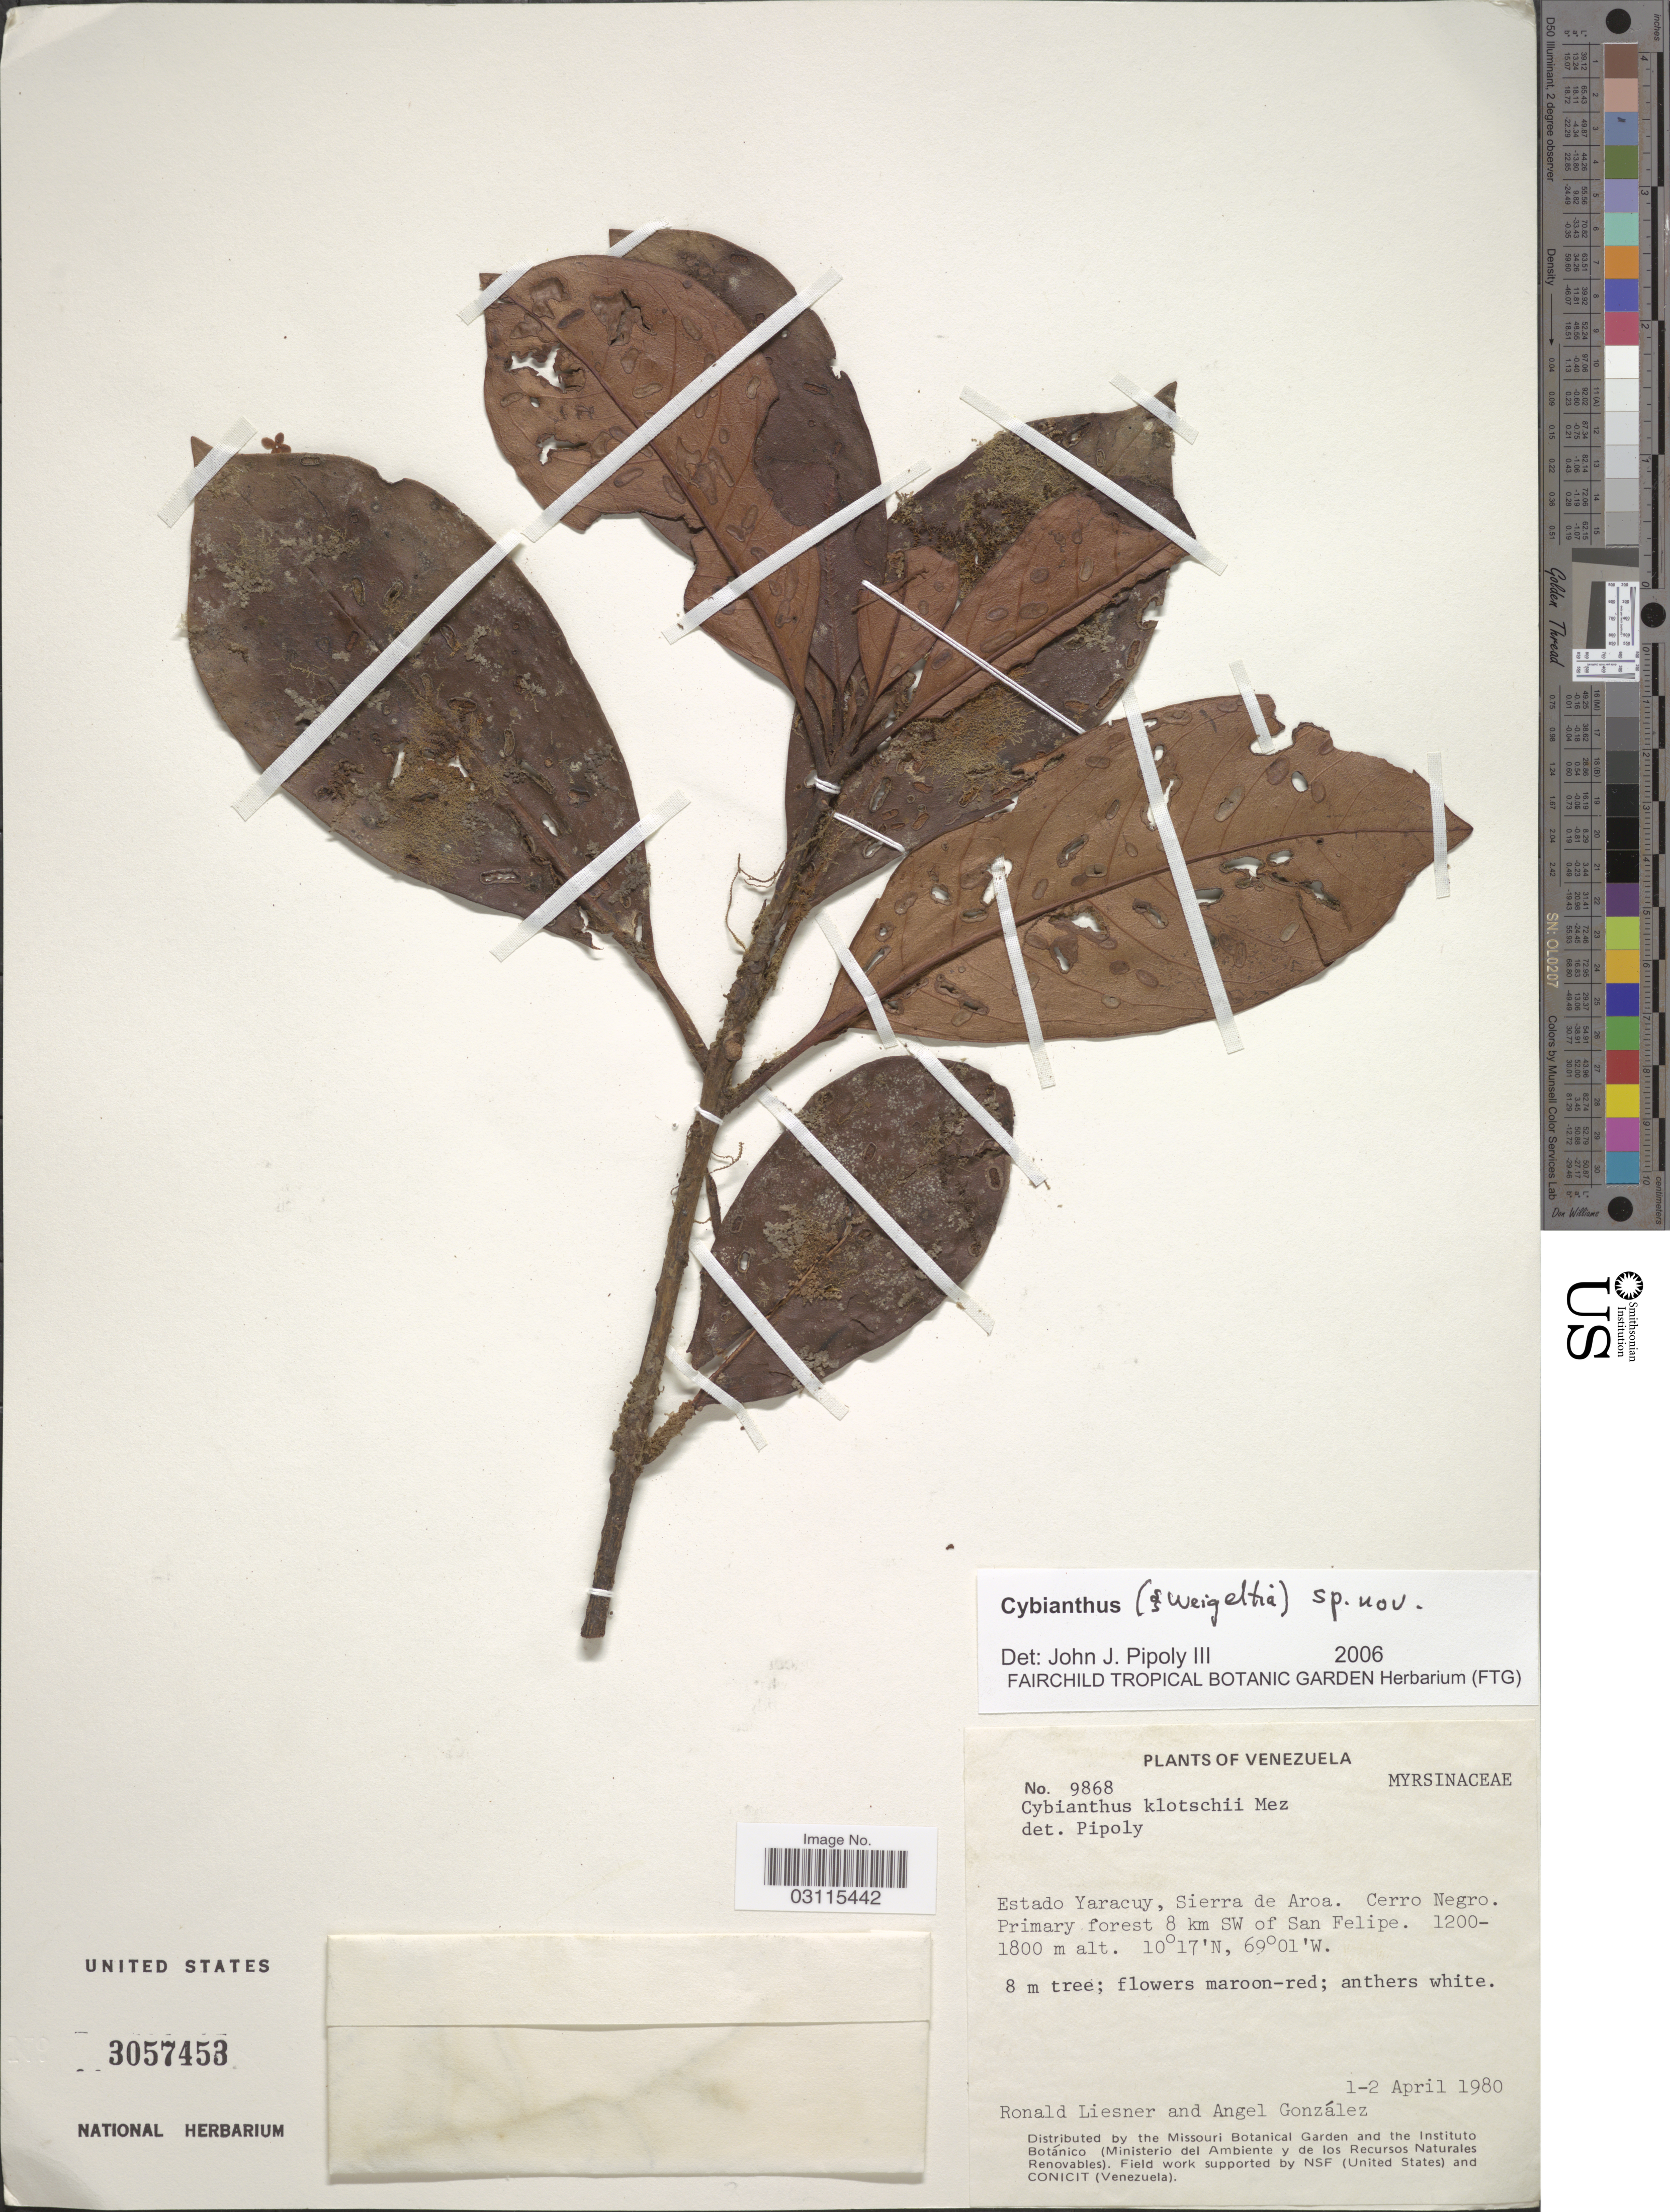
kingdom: Plantae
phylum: Tracheophyta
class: Magnoliopsida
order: Ericales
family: Primulaceae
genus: Cybianthus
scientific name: Cybianthus sp.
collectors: R. L. Liesner & A. C. González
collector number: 9868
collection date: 1980-04-01/1980-04-02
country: Venezuela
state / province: Yaracuy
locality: Estado Yaracuy, Sierra de Aroa. Cerro Negro. Primary forest 8 km SW of San Felipe.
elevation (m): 1200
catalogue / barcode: US 3057453